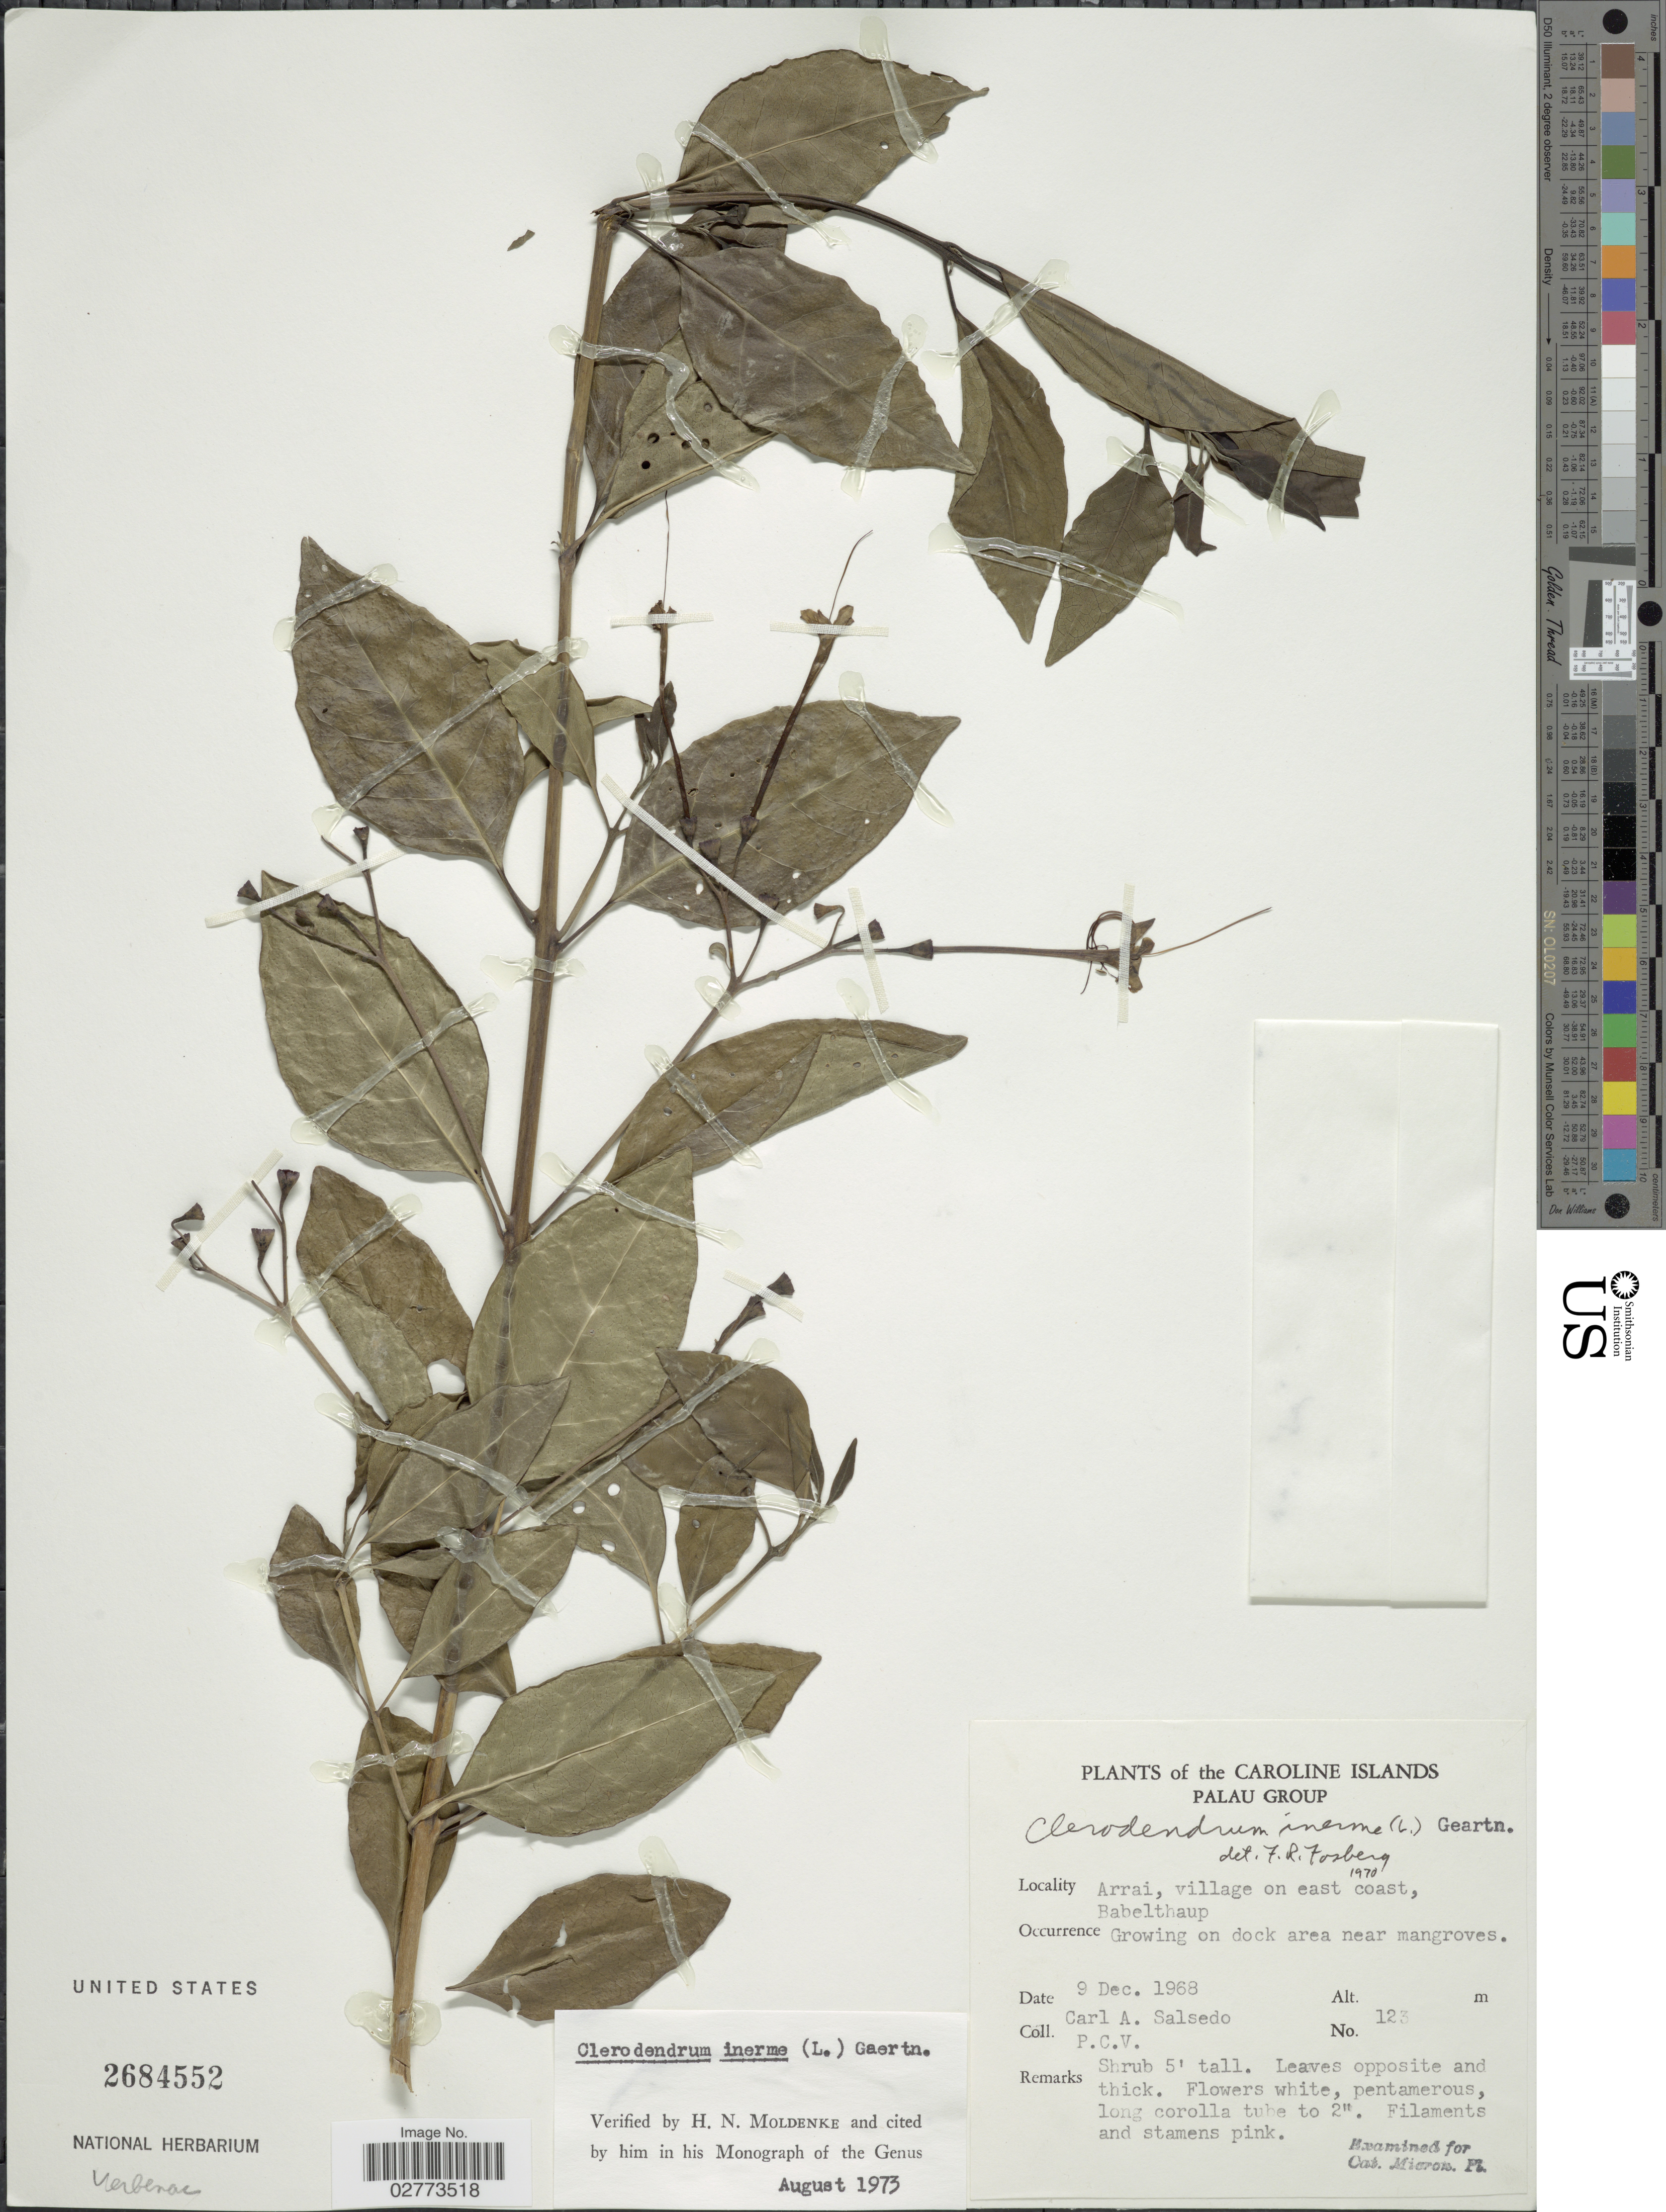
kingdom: Plantae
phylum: Tracheophyta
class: Magnoliopsida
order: Lamiales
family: Lamiaceae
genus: Clerodendrum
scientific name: Clerodendrum inerme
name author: (L.) Gaertn.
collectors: C.A. Salsedo & P.C.V.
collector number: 123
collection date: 1968-12-09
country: Palau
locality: Caroline Islands. Palau Group. Arrai, village on east coast, Babelthaup.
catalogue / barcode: US 2684552